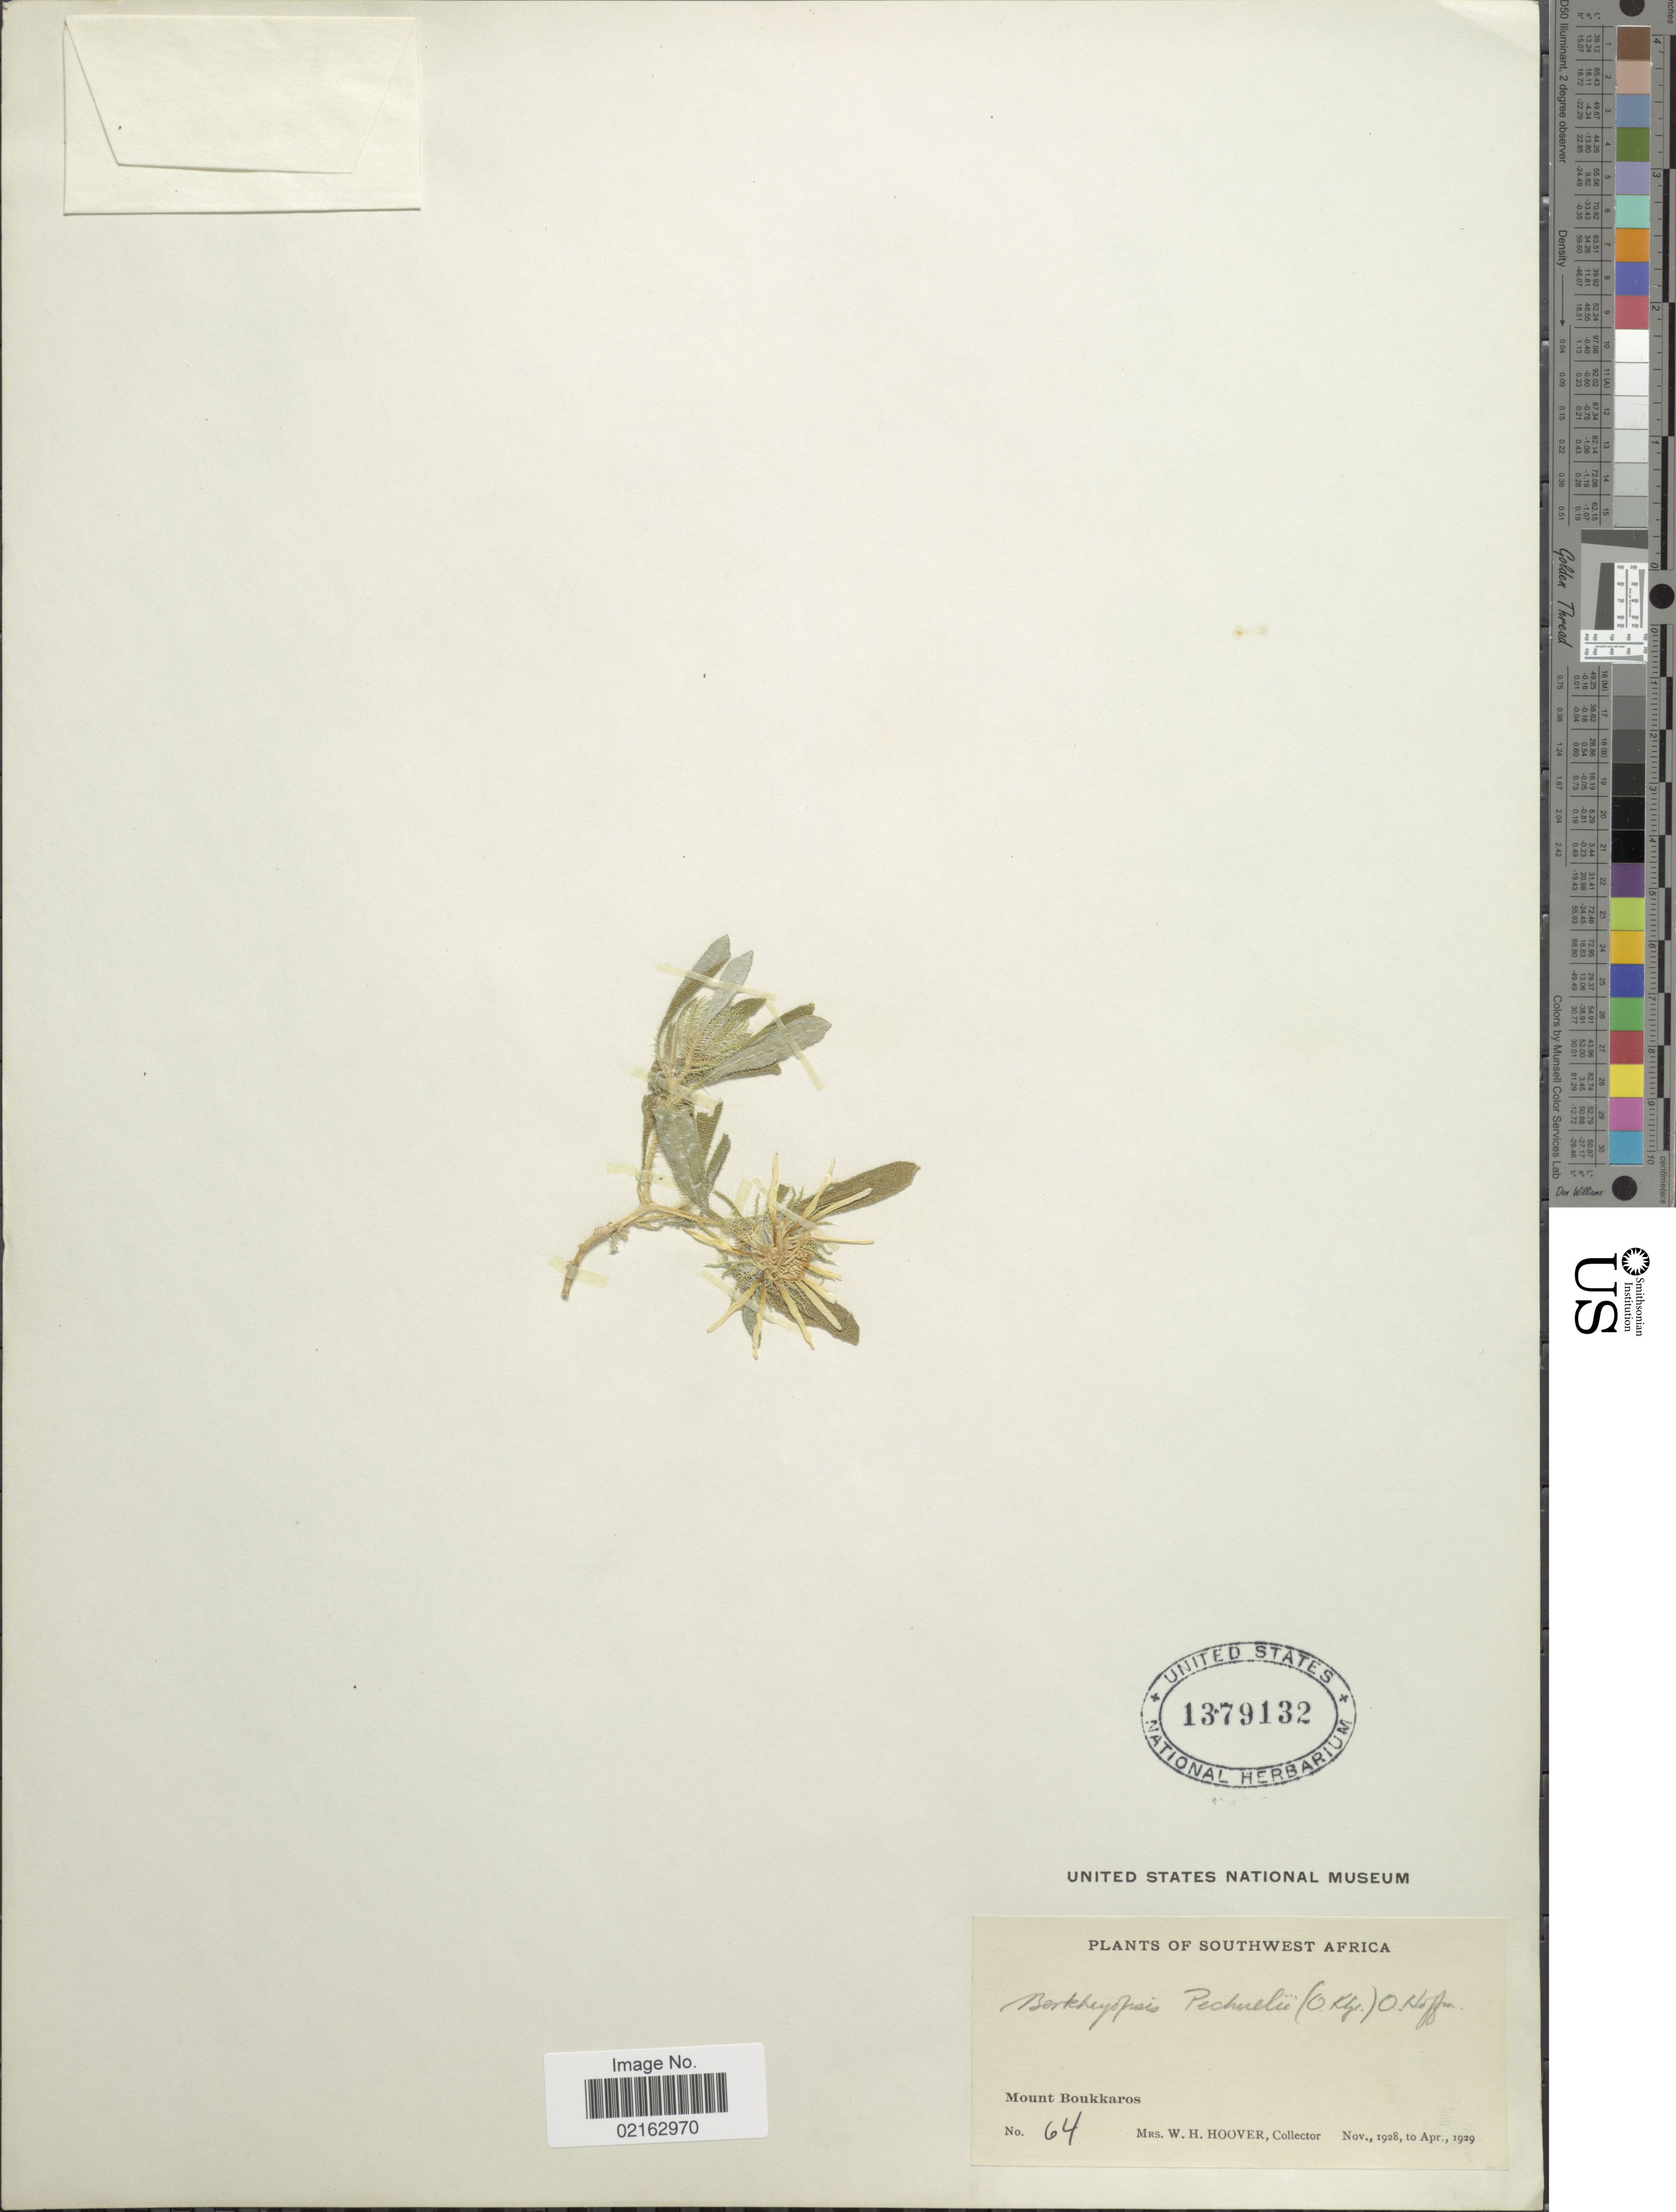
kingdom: Plantae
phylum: Tracheophyta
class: Magnoliopsida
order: Asterales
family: Asteraceae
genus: Hirpicium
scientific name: Hirpicium gazanioides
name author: (Harv.) Roessler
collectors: W. H. Hoover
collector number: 64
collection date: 1928-11/1929-04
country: Namibia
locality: Southwest Africa. Mount Boukkaros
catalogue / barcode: US 1379132